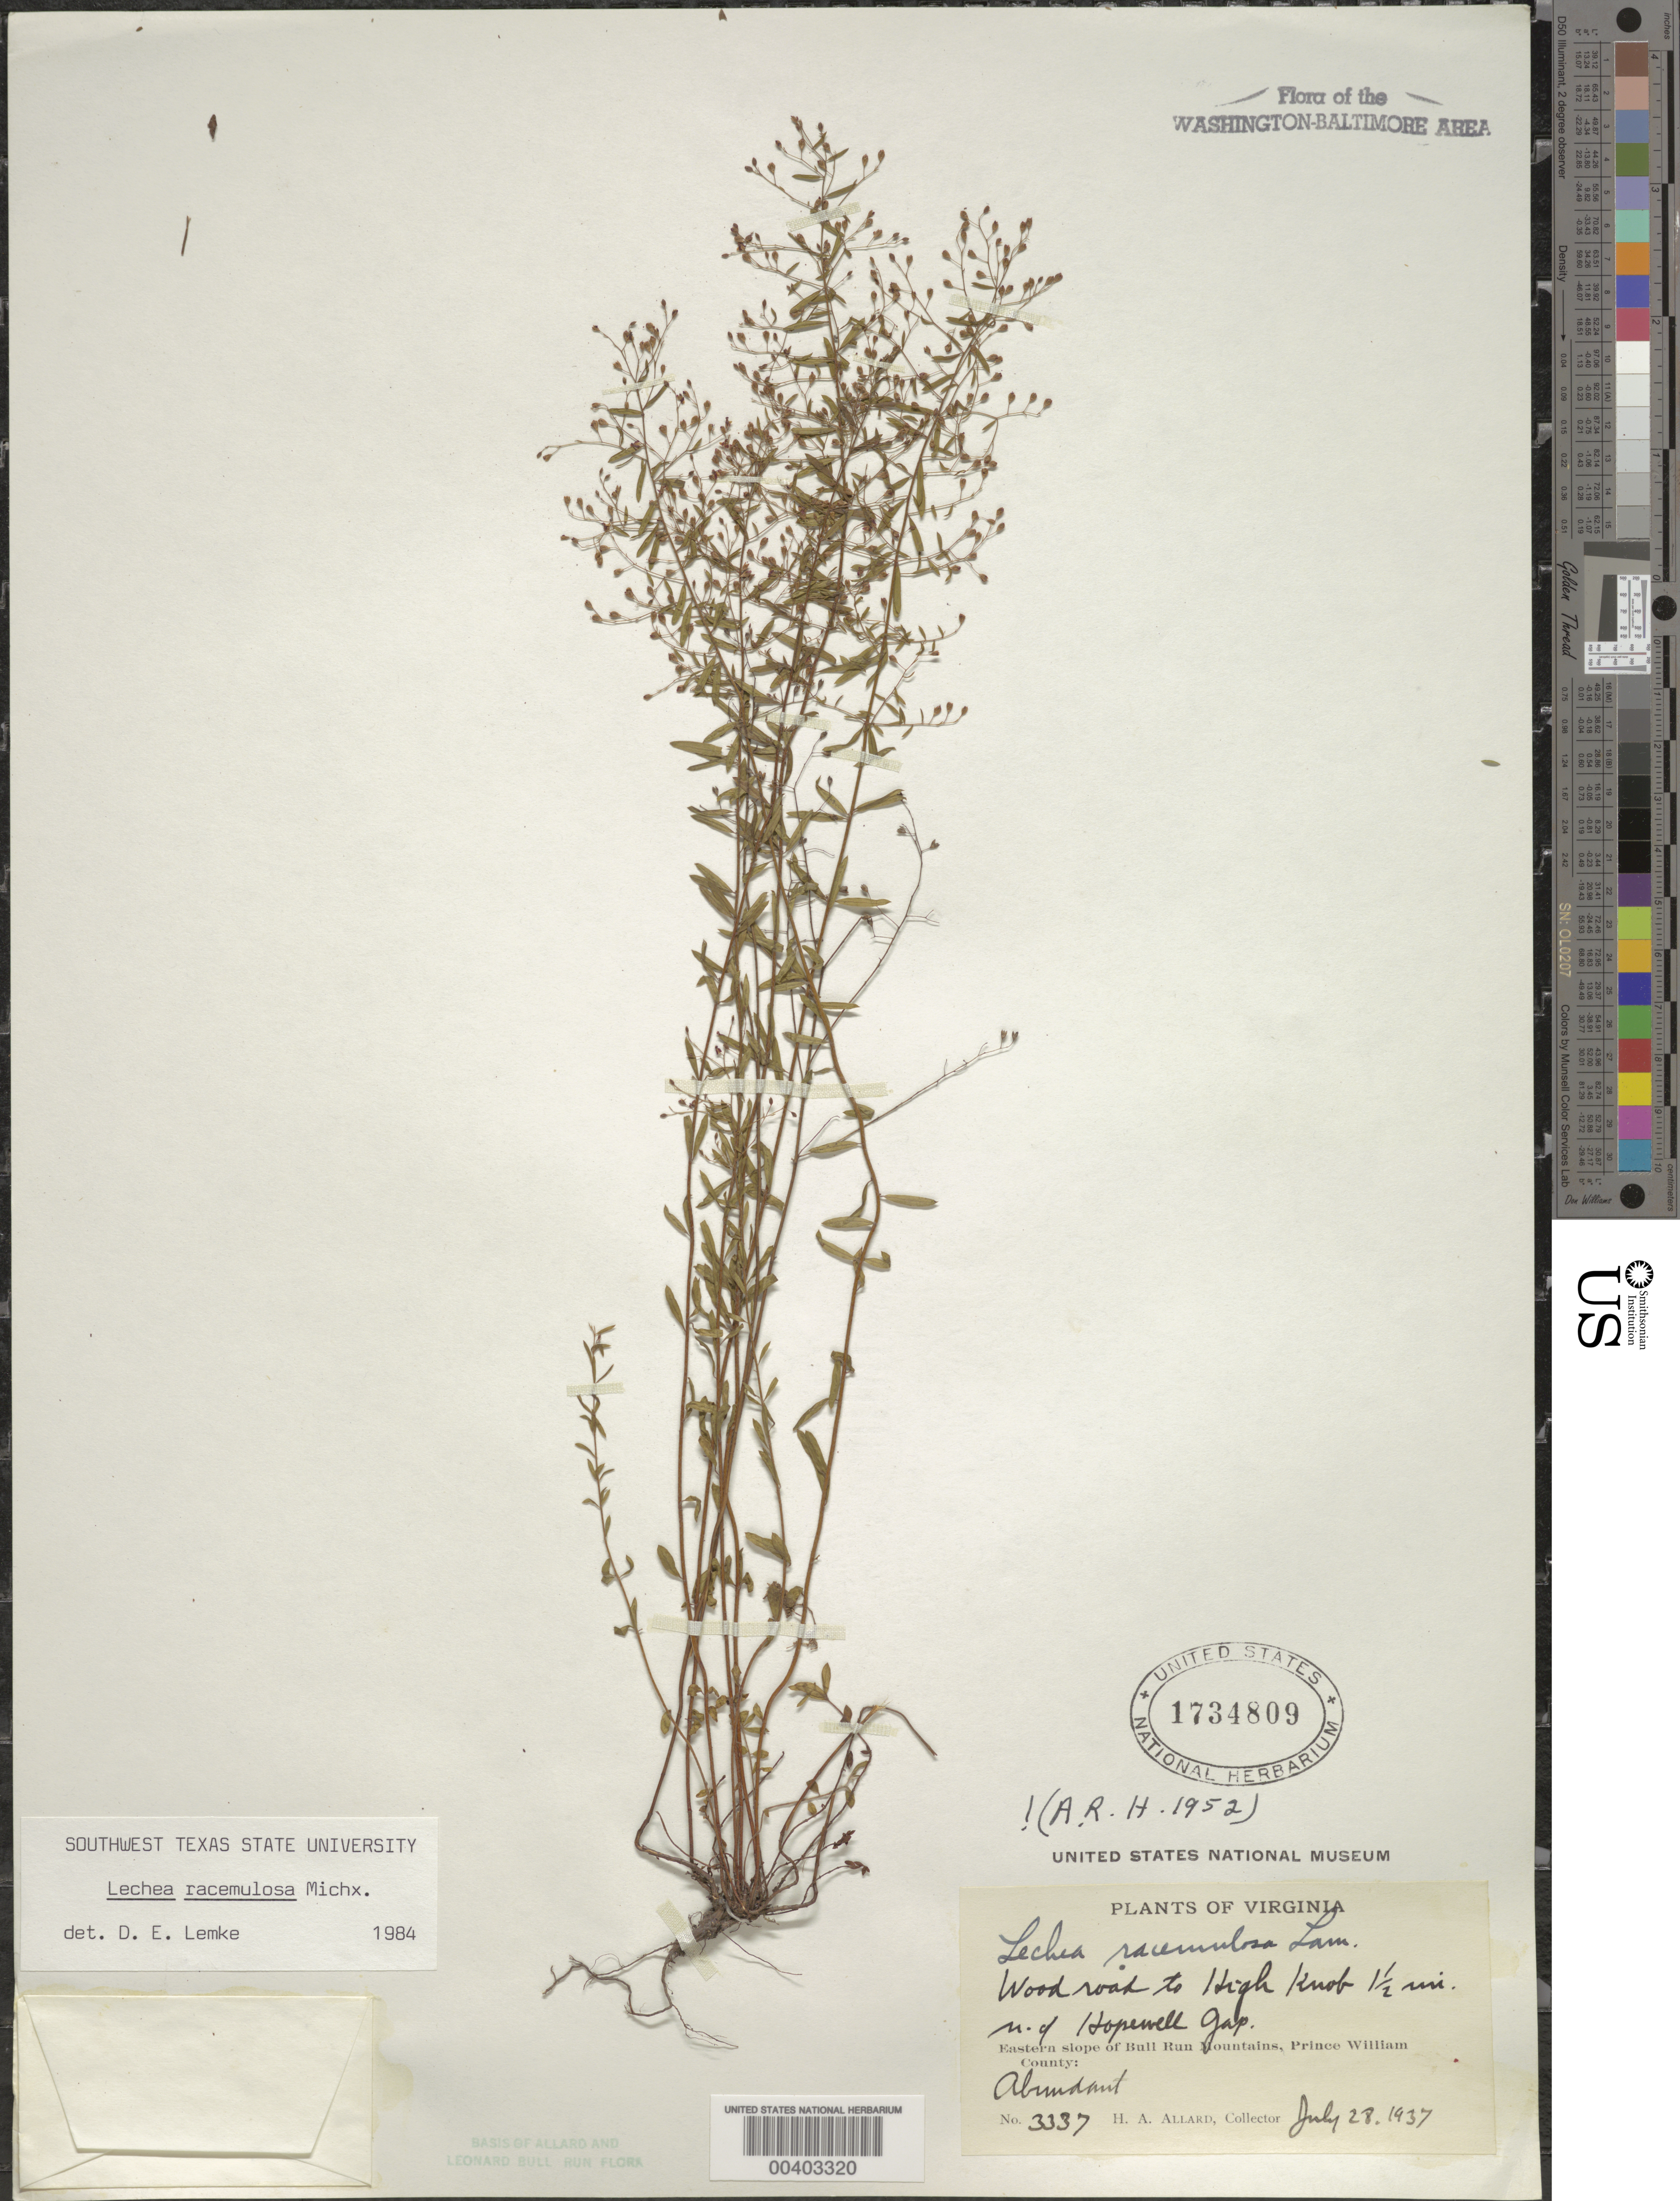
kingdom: Plantae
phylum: Tracheophyta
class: Magnoliopsida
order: Malvales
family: Cistaceae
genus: Lechea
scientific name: Lechea racemulosa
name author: Michx.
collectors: H. A. Allard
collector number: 3337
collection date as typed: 28 Jul 1937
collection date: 1937-07-28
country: United States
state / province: Virginia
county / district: Prince William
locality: High Knob, north of Hopewell Gap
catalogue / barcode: US 1734809